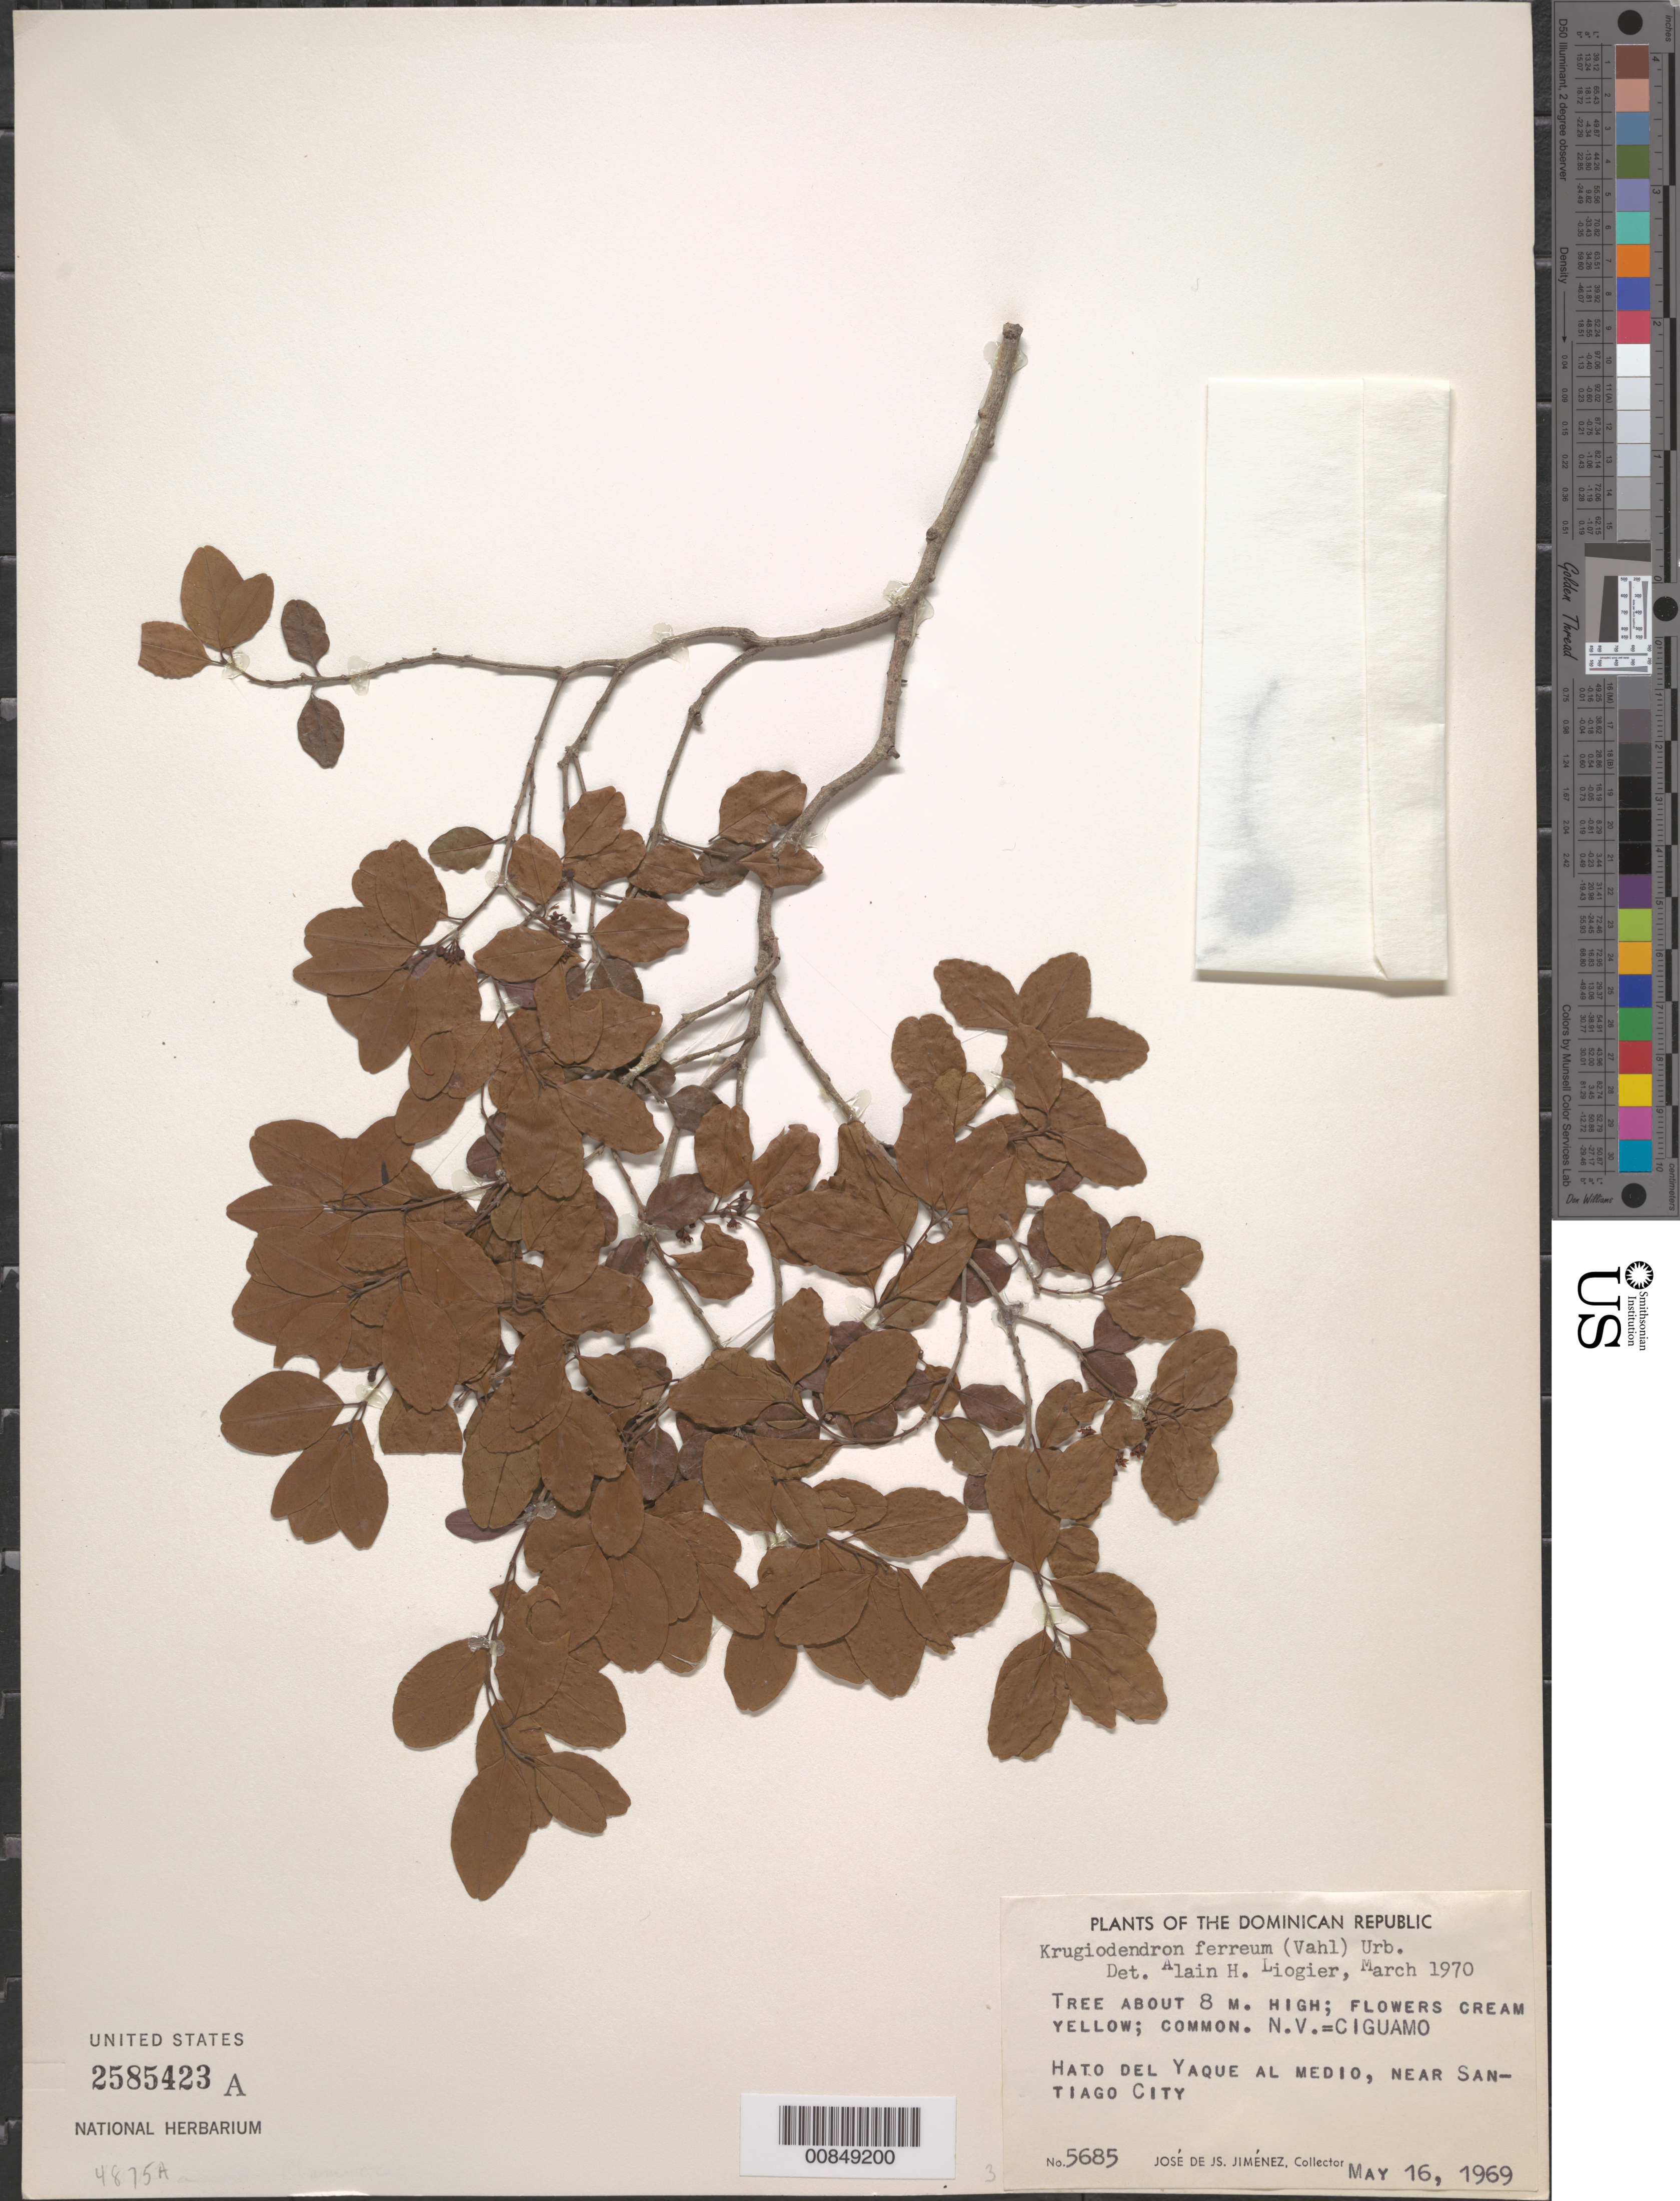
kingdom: Plantae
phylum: Tracheophyta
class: Magnoliopsida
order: Rosales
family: Rhamnaceae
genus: Krugiodendron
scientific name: Krugiodendron ferreum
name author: (Vahl) Urb.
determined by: Liogier, Alain H.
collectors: J. J. Jiménez Almonte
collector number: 5685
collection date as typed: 16 May 1969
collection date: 1969-05-16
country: Dominican Republic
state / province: Santiago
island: Hispaniola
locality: Hato del Yaque al medio, near Santiago City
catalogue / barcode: US 2585423